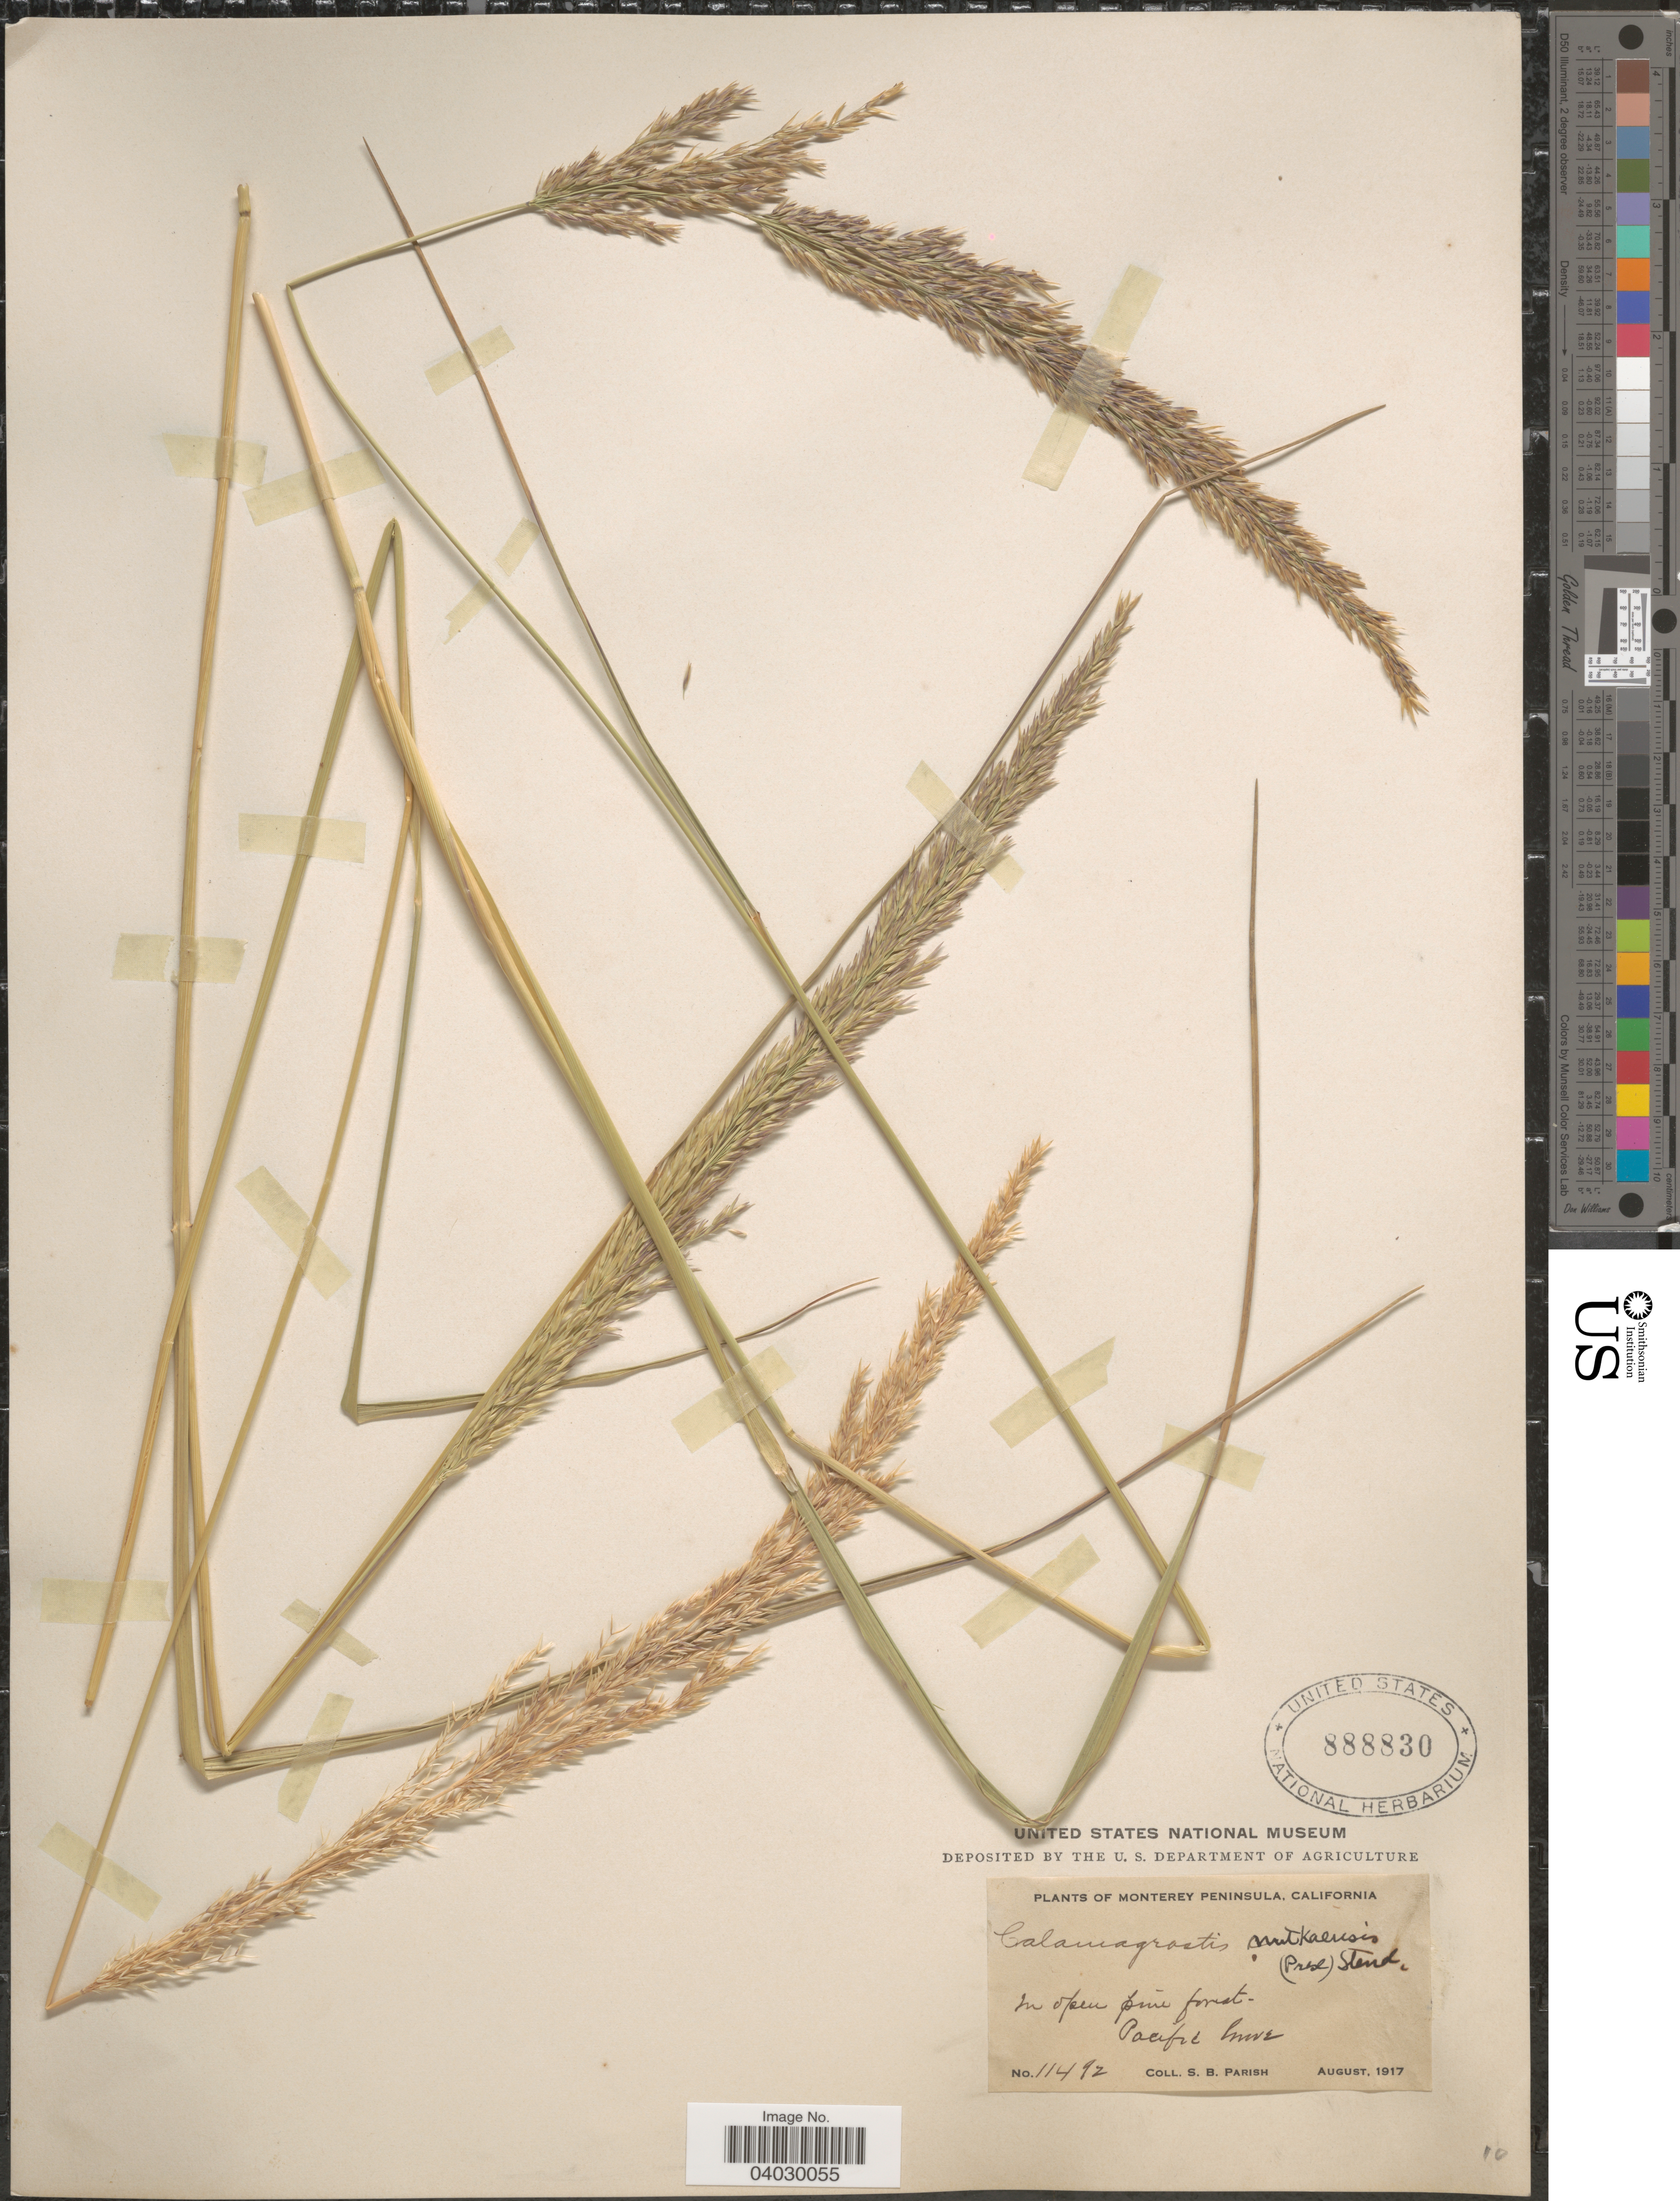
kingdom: Plantae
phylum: Tracheophyta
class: Liliopsida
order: Poales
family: Poaceae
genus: Calamagrostis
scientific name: Calamagrostis nutkaensis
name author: (J. Presl) Steud.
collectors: S. B. Parish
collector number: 11492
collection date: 1917-08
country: United States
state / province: California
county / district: Monterey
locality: Monterey Peninsula. Pacific Grove.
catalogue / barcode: US 888830